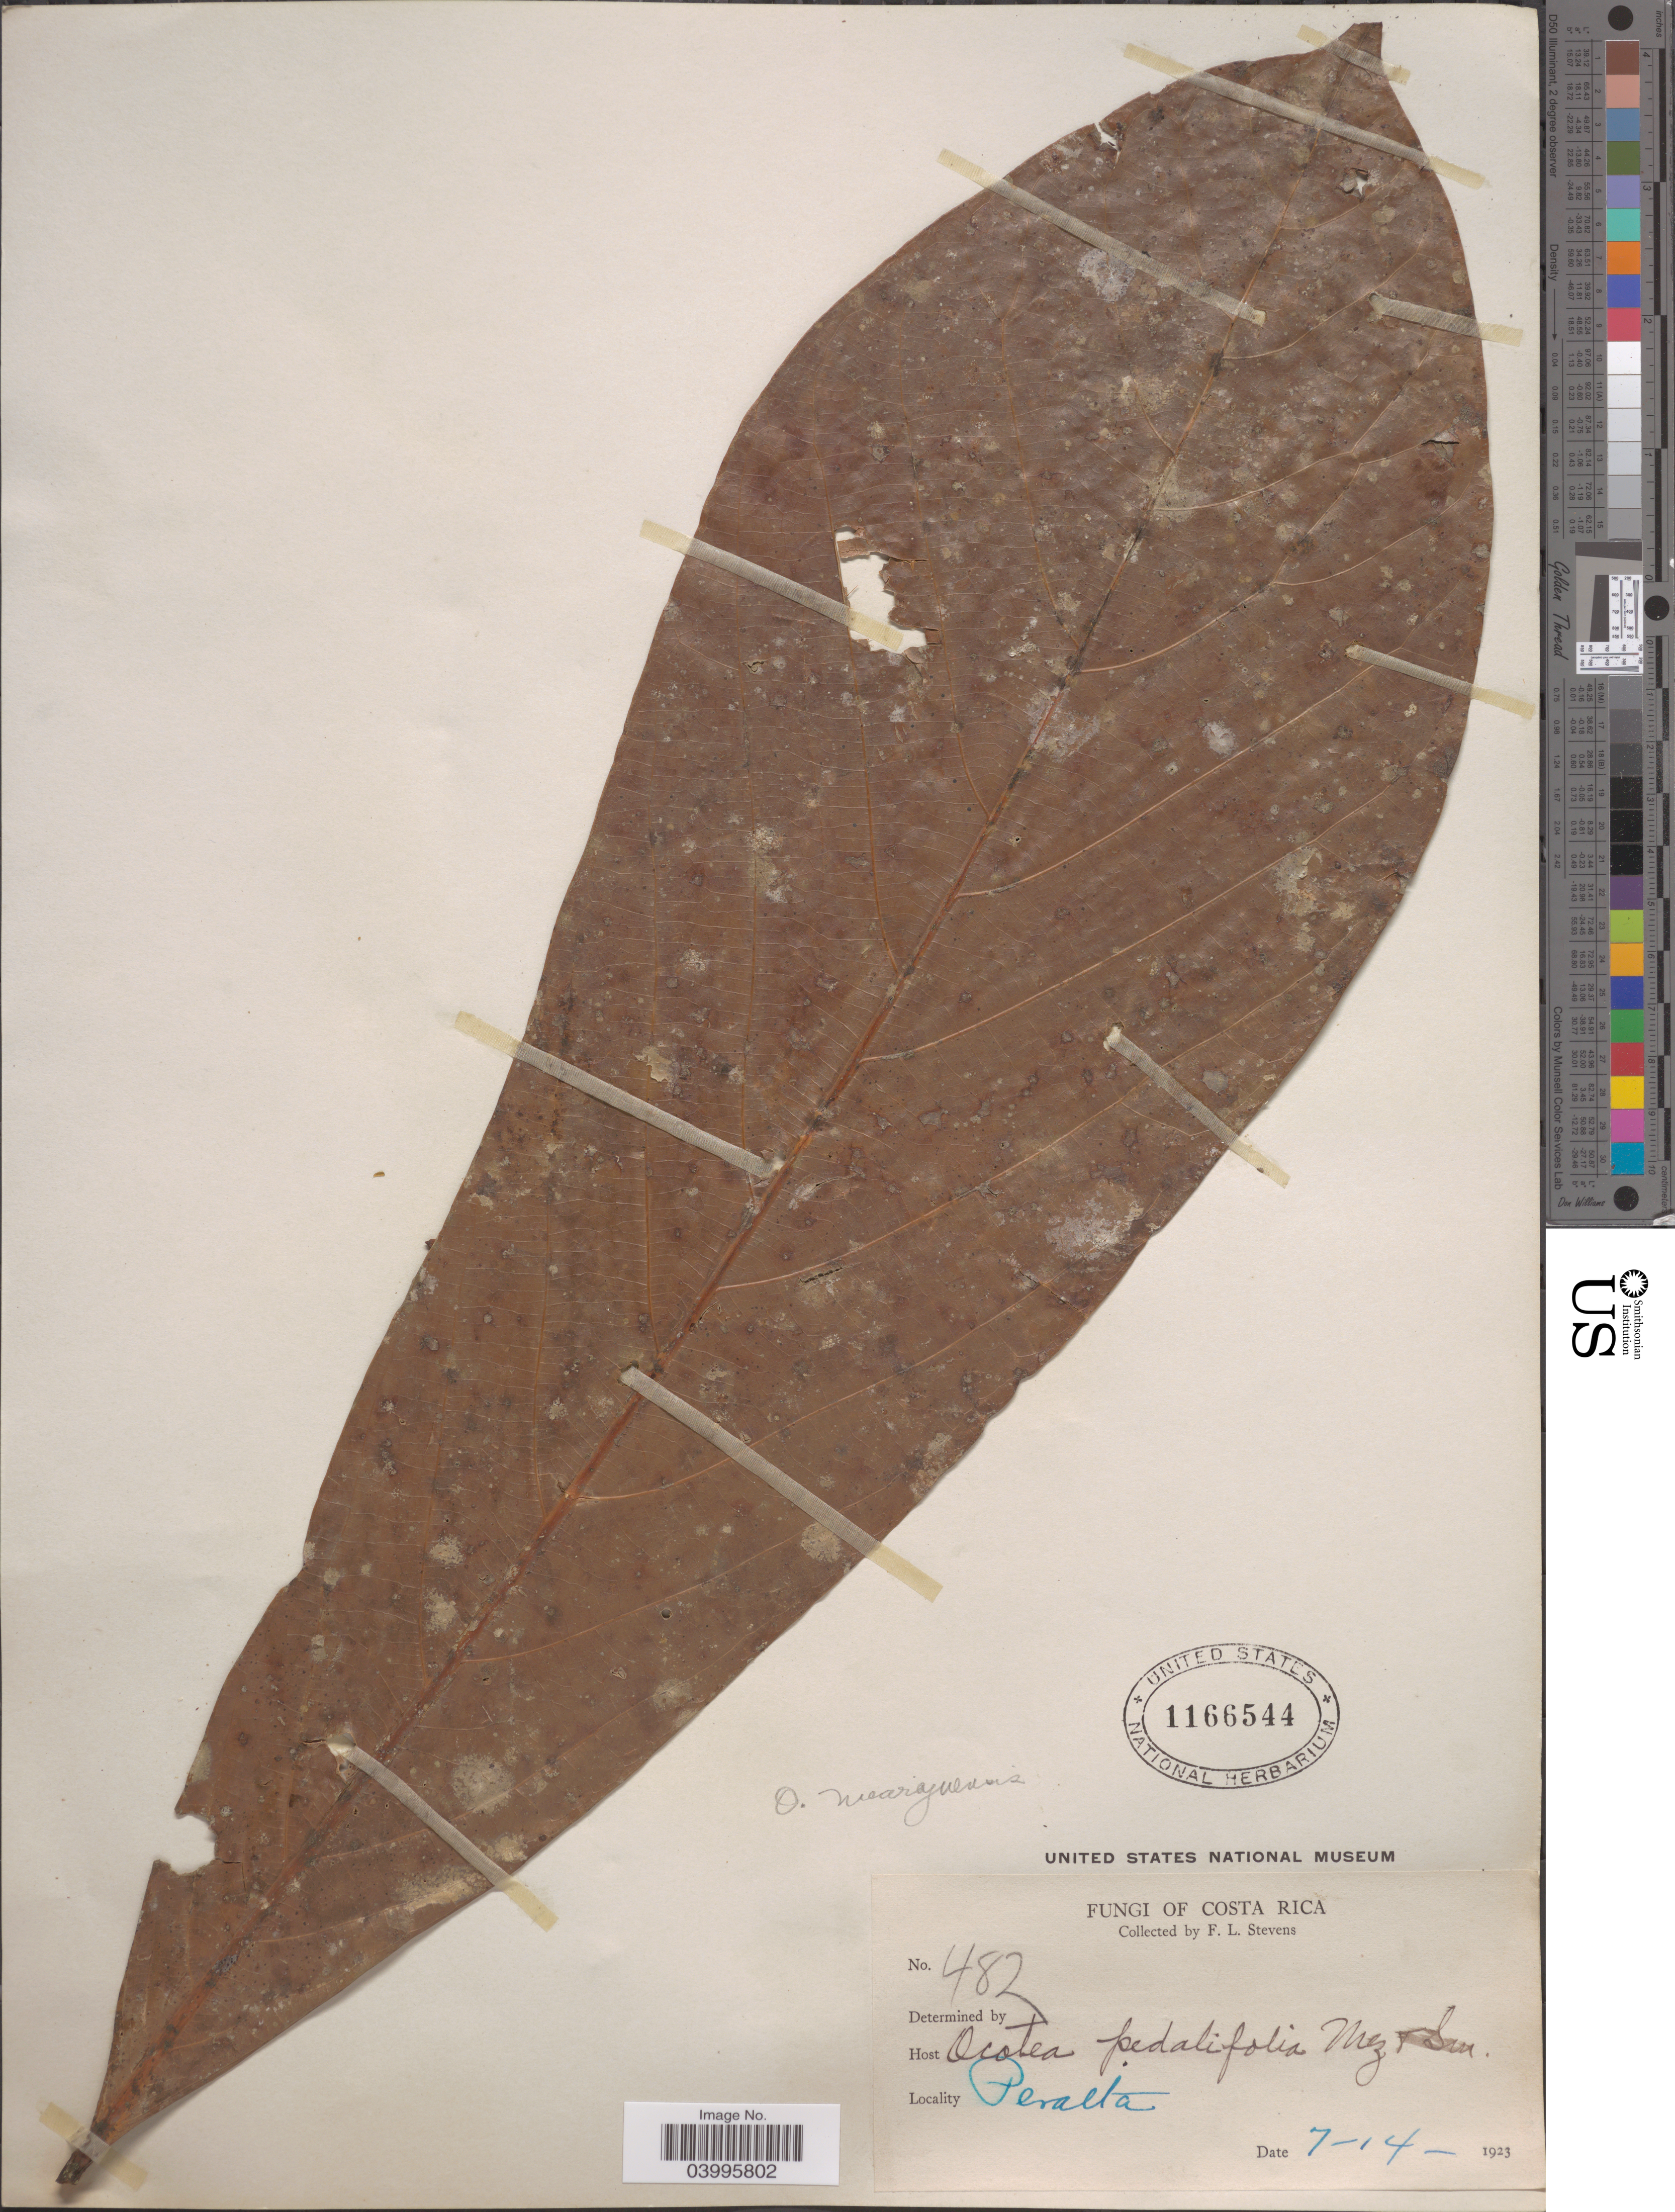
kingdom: Plantae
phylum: Tracheophyta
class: Magnoliopsida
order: Laurales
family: Lauraceae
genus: Ocotea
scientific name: Ocotea nicaraguensis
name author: Mez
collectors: F. L. Stevens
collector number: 482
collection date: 1923-07-14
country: Costa Rica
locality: Peralta.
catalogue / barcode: US 1166544